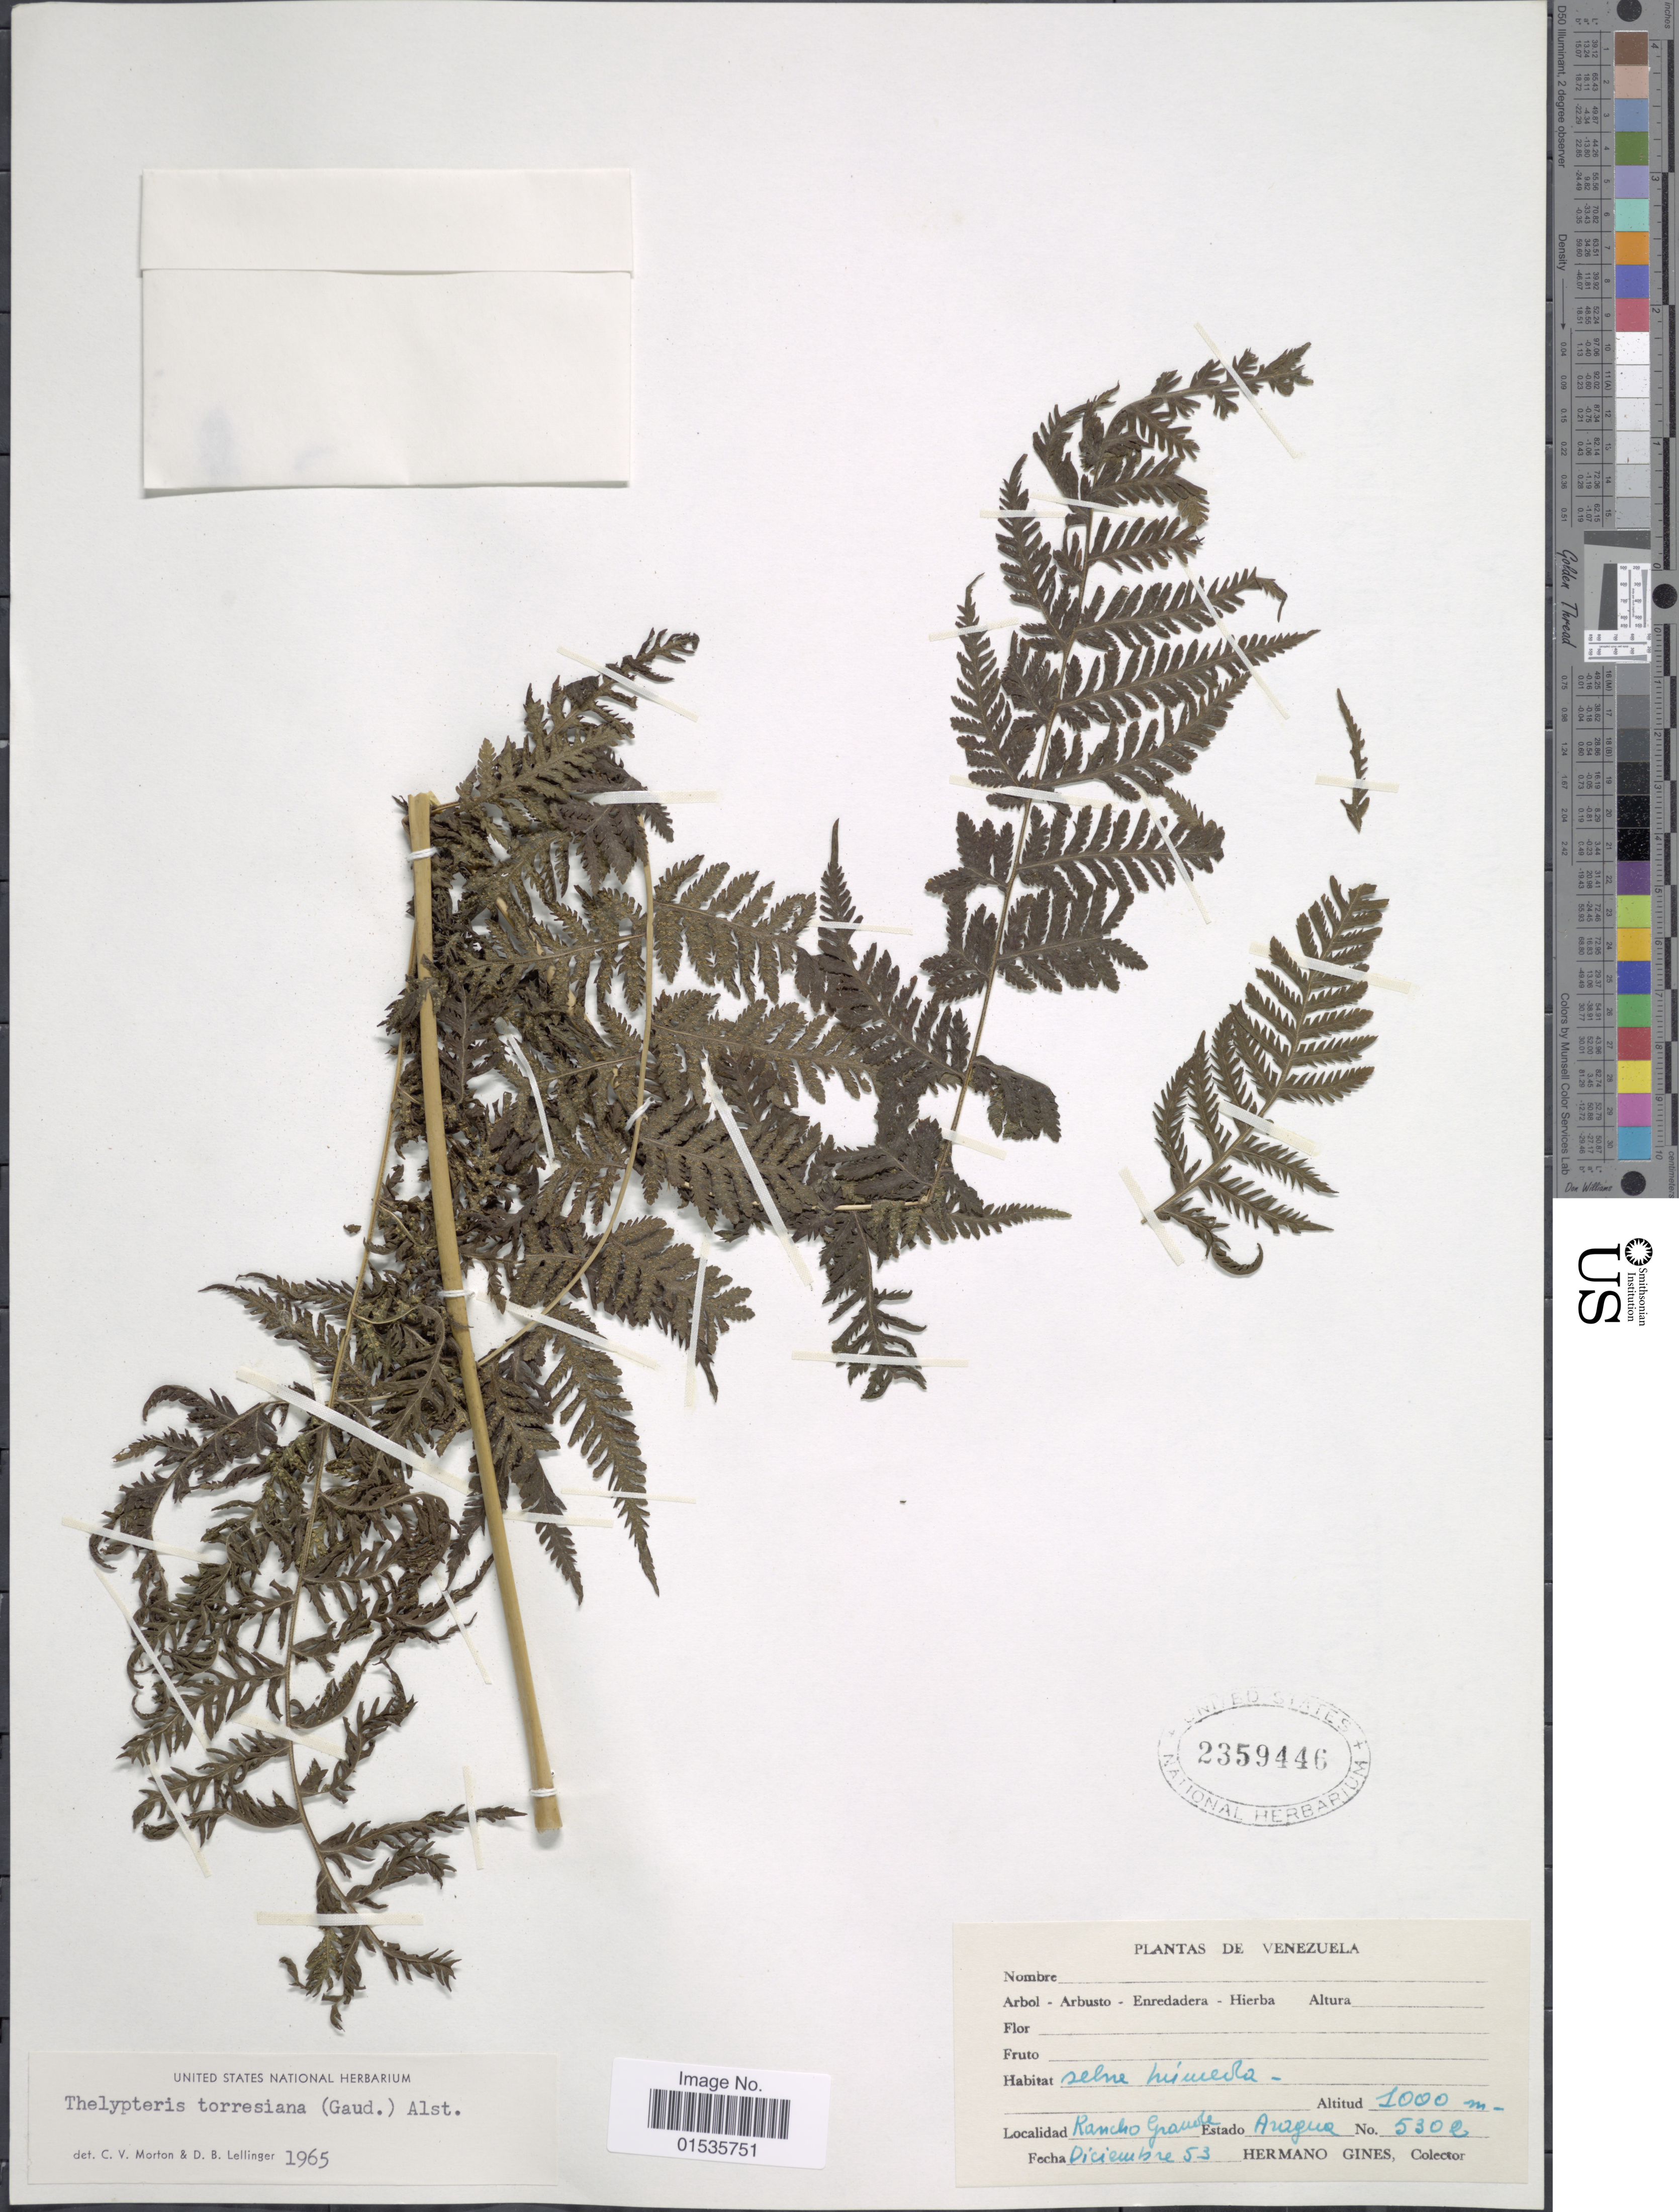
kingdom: Plantae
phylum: Tracheophyta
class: Polypodiopsida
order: Polypodiales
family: Thelypteridaceae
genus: Macrothelypteris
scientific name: Macrothelypteris torresiana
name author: (Gaudich.) Ching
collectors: Bro. Gines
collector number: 5302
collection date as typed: Transcribed d/m/y: /12/53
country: Venezuela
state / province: Aragua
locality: Venezuela, Rancho Grande, Estado Aragua.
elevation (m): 1000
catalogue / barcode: US 2359446